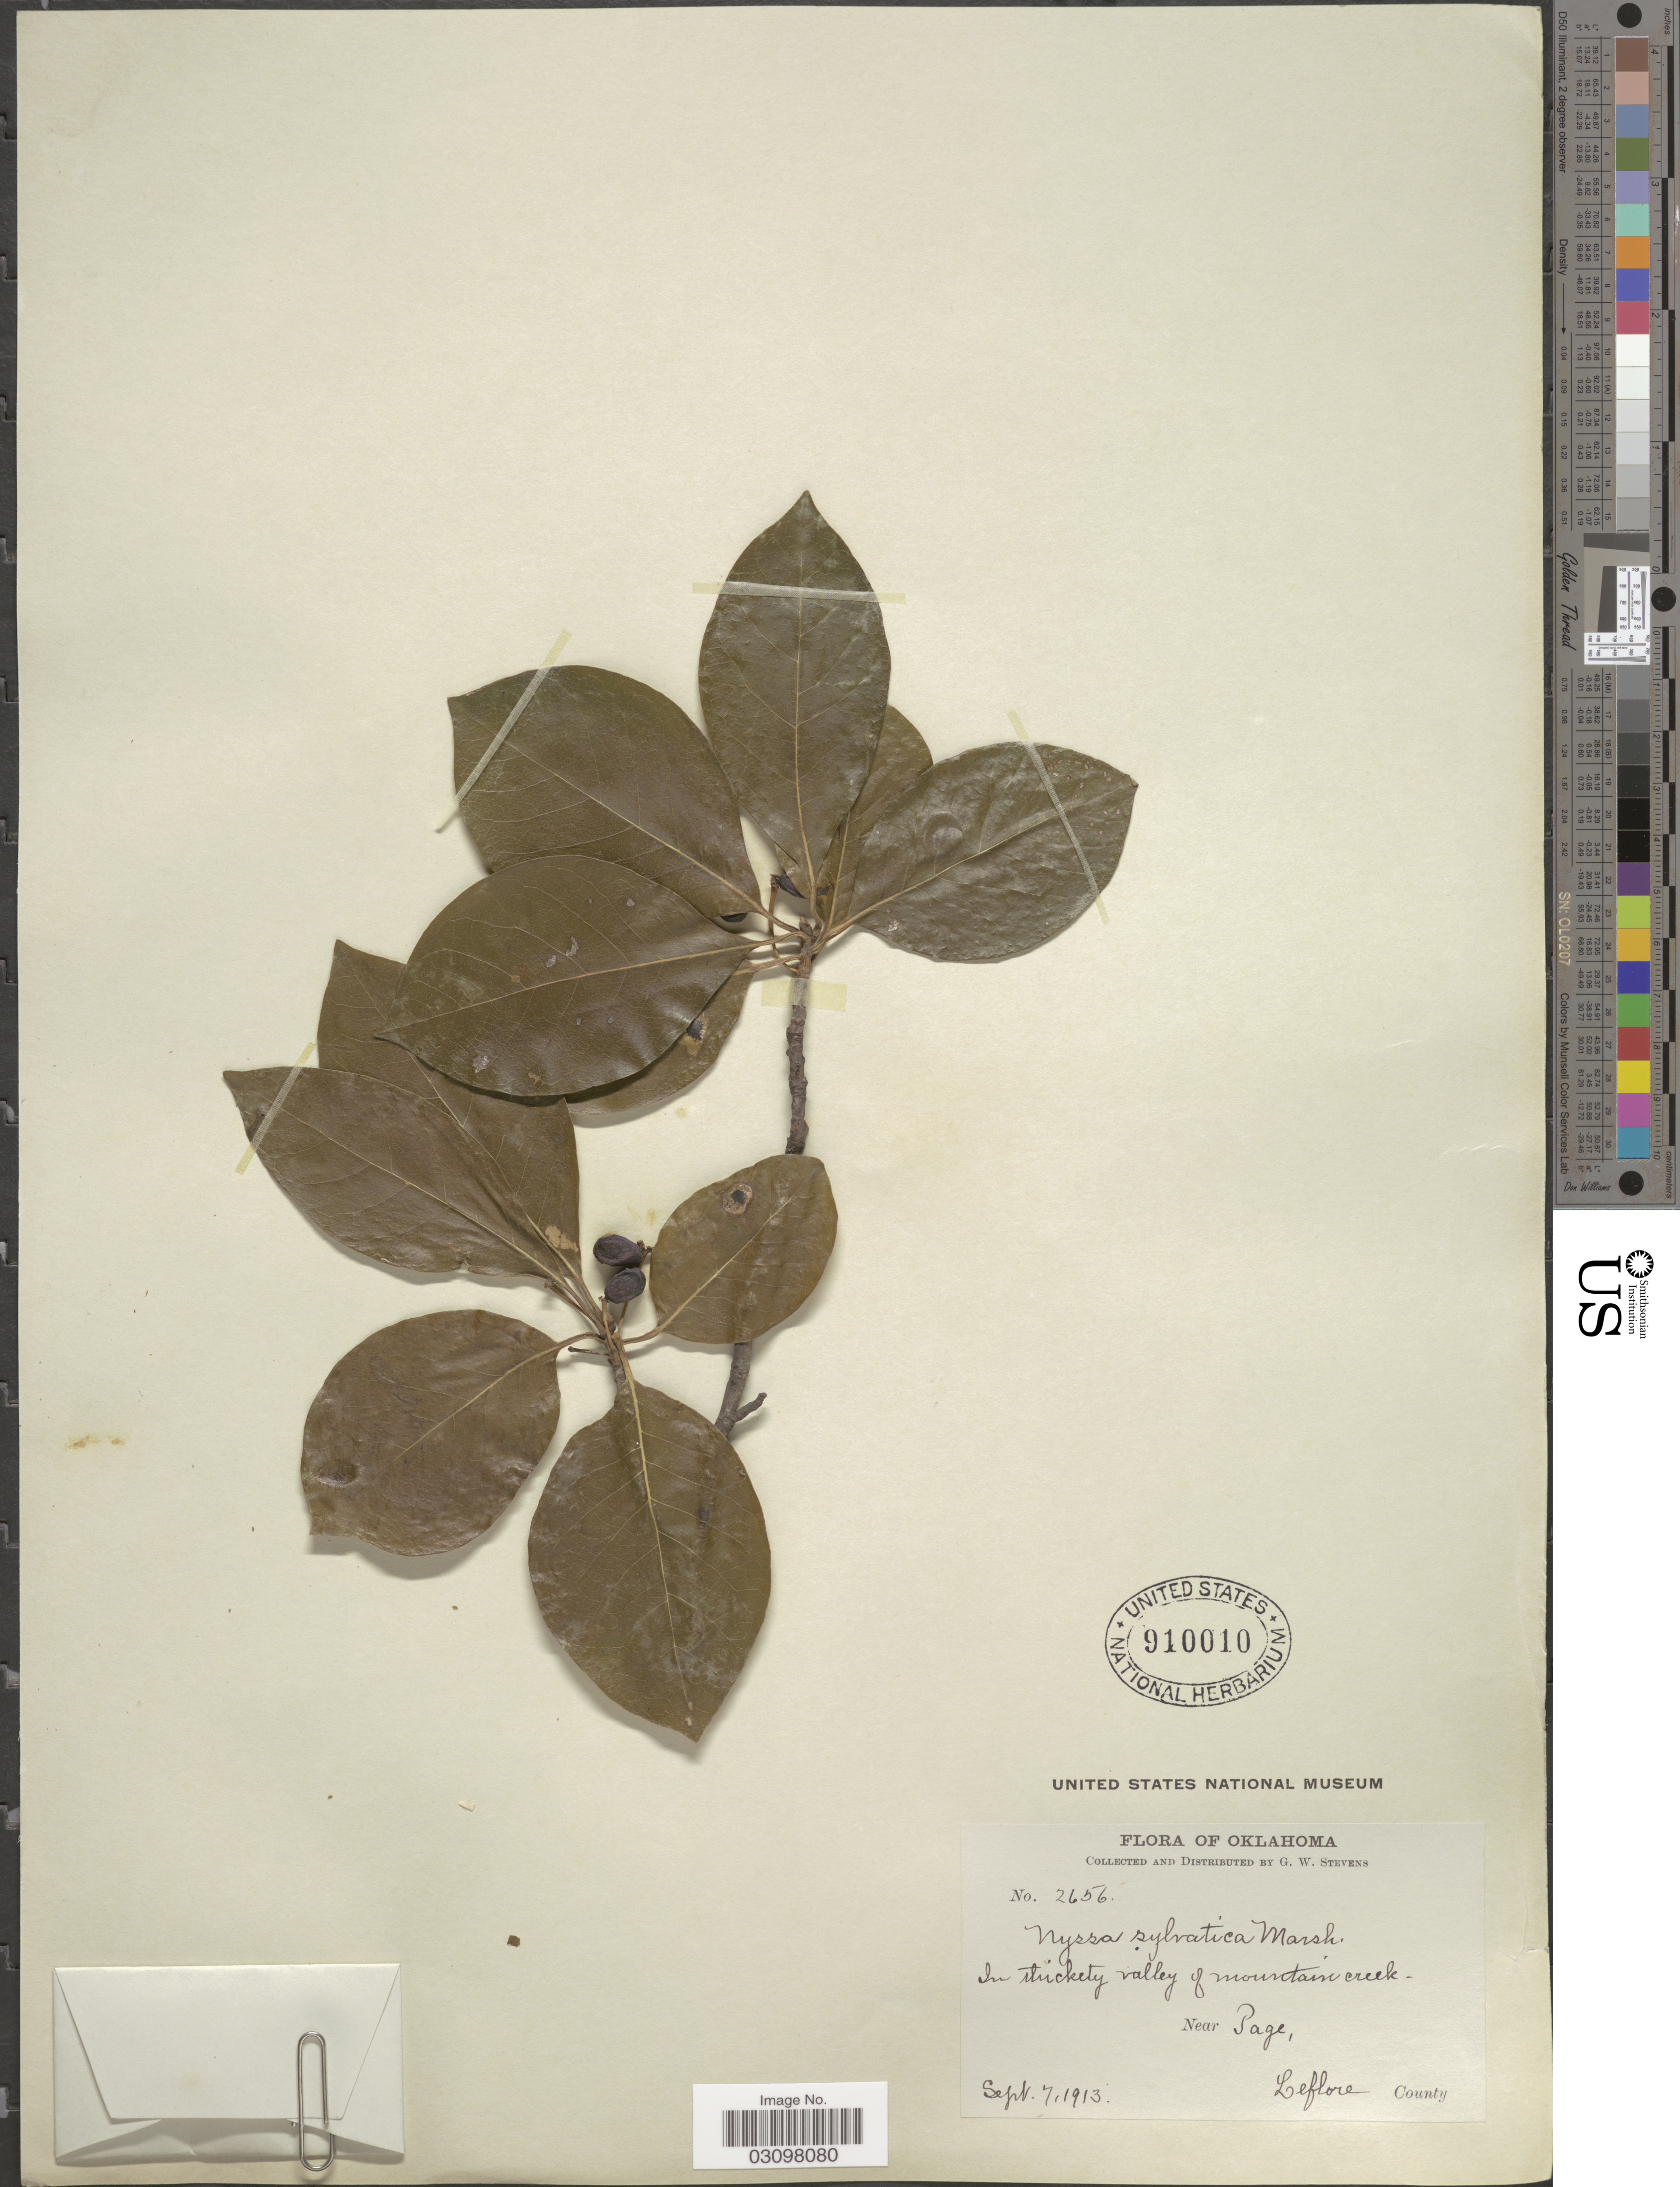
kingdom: Plantae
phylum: Tracheophyta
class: Magnoliopsida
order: Cornales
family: Nyssaceae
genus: Nyssa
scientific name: Nyssa sylvatica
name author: Marshall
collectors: G. W. Stevens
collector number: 2656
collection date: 1913-09-07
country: United States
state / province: Oklahoma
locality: Valley of mountain creek. Near Page. Leflore County.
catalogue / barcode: US 910010